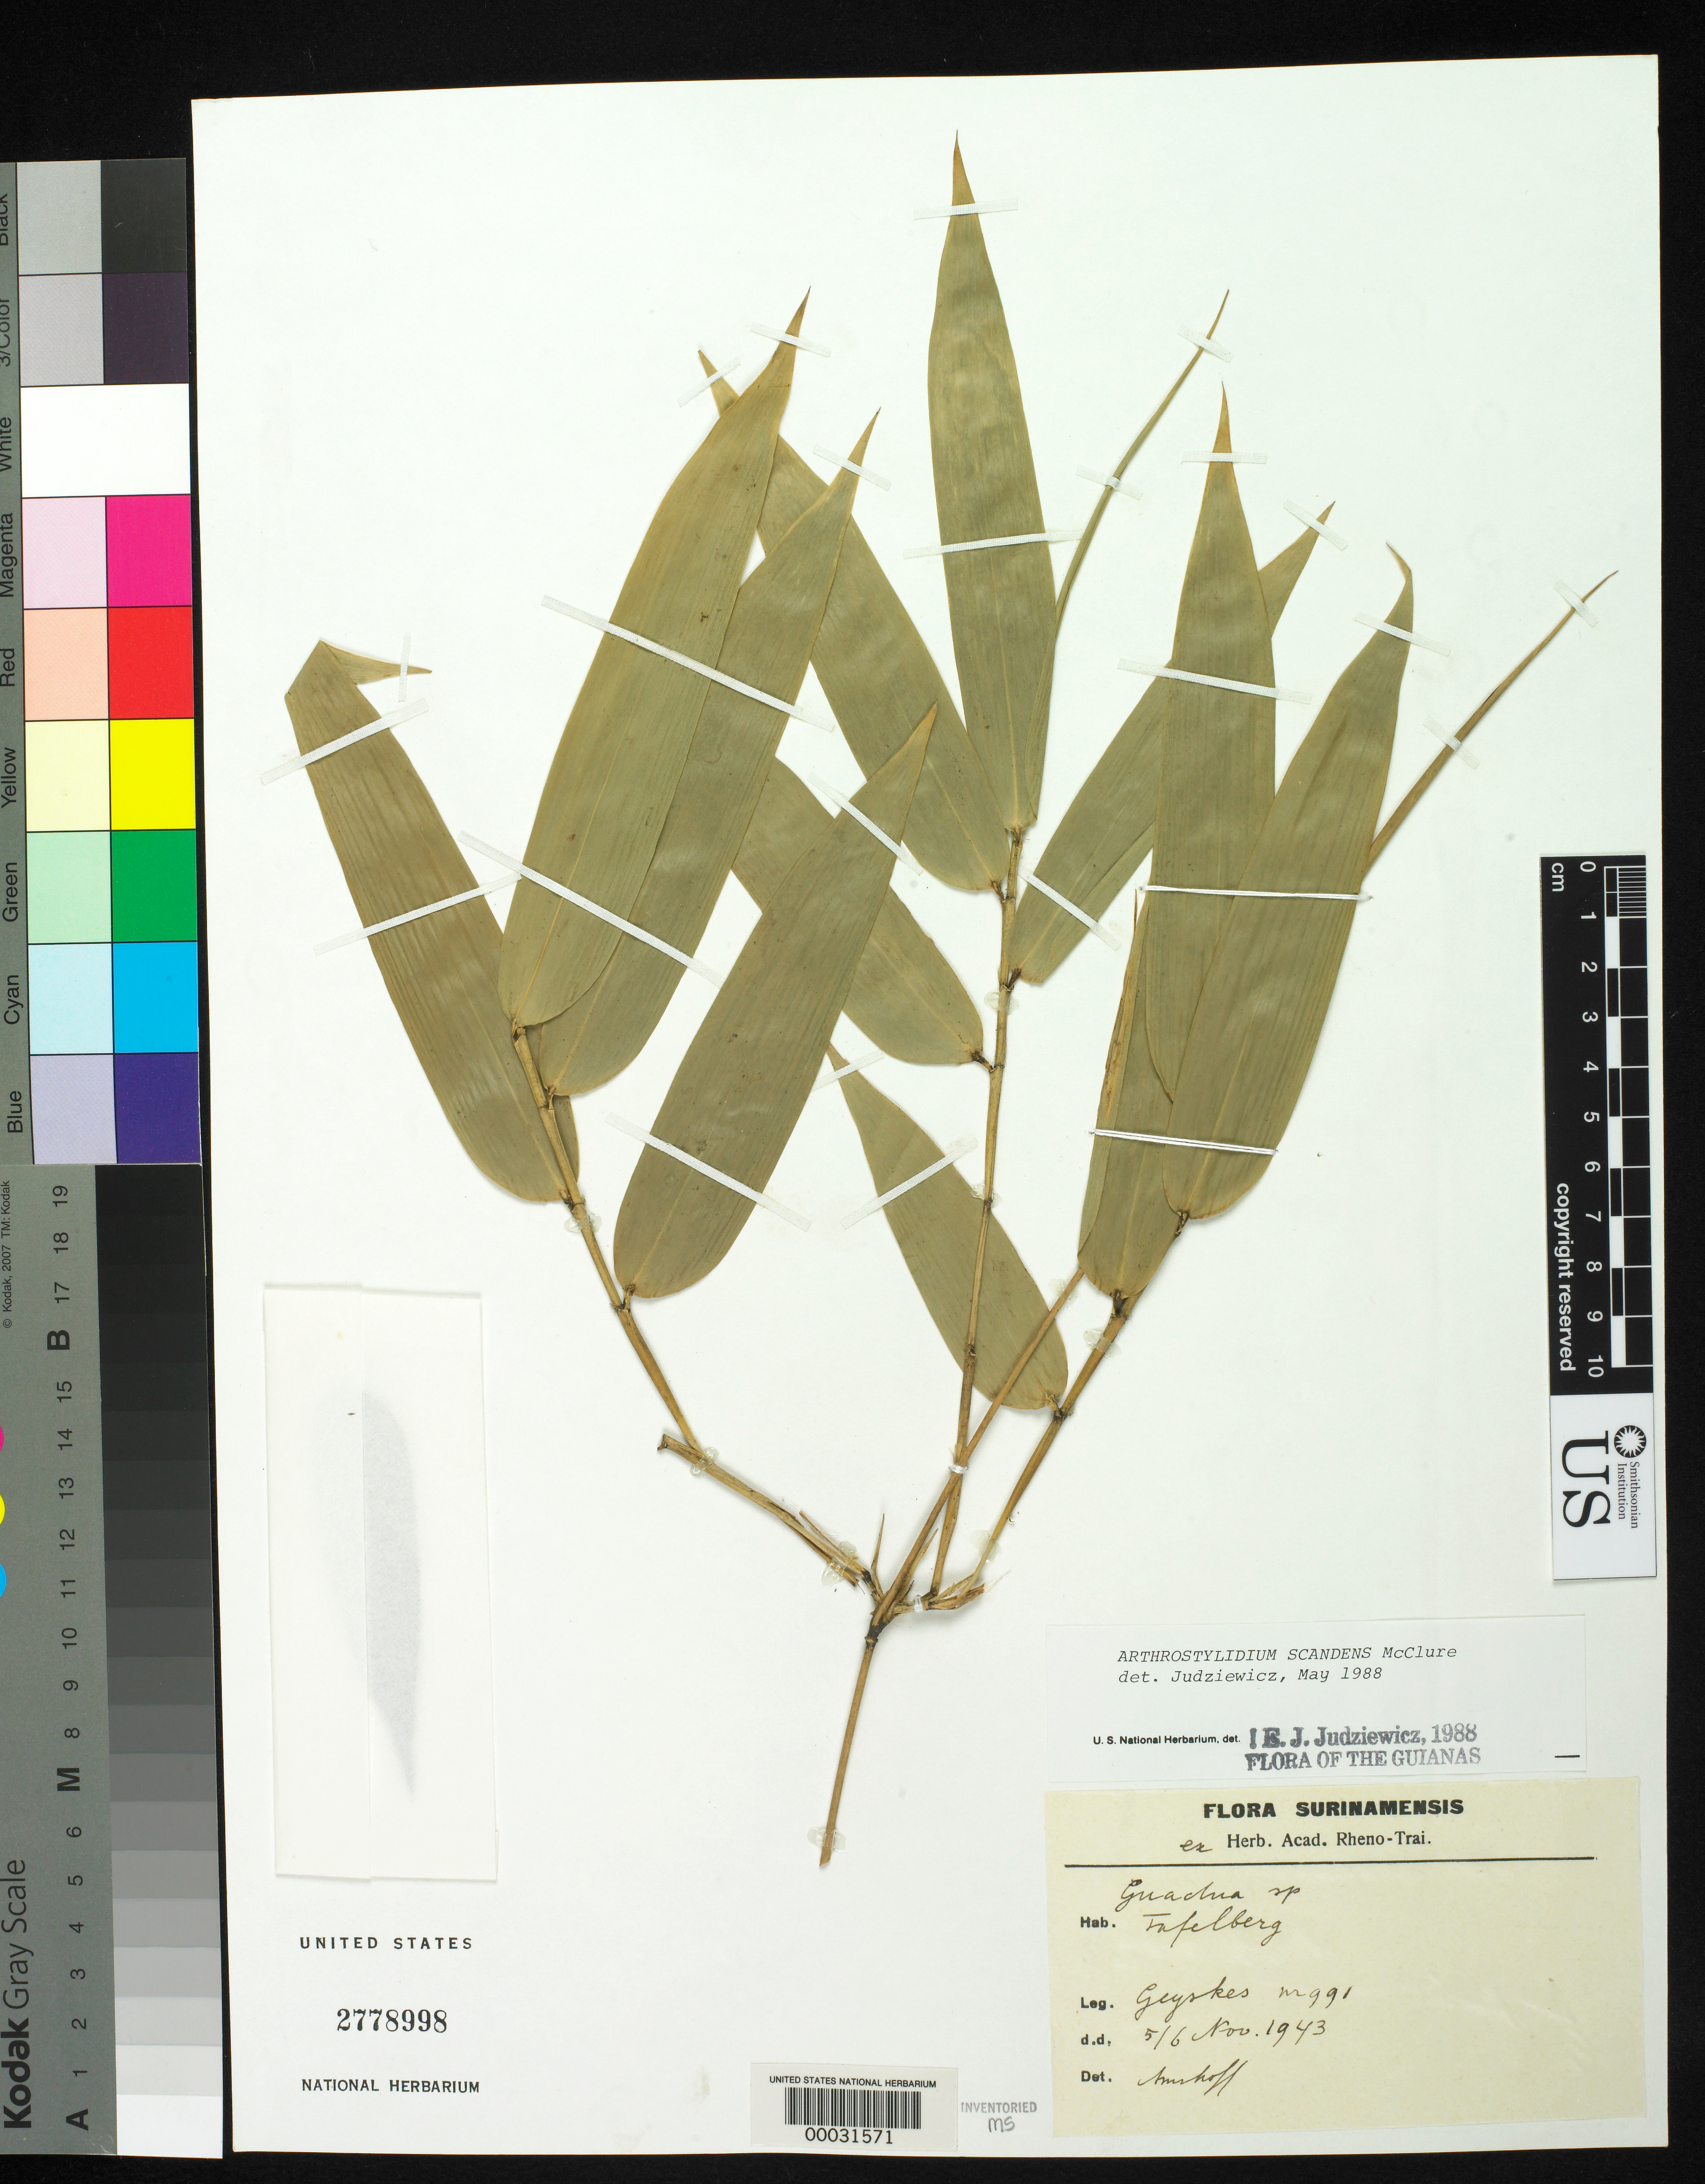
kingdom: Plantae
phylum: Tracheophyta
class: Liliopsida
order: Poales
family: Poaceae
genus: Arthrostylidium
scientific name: Arthrostylidium scandens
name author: McClure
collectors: D. Geyskes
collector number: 991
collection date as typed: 05 Nov 1943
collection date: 1943-11-05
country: Suriname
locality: Tafelberg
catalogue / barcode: US 2778998